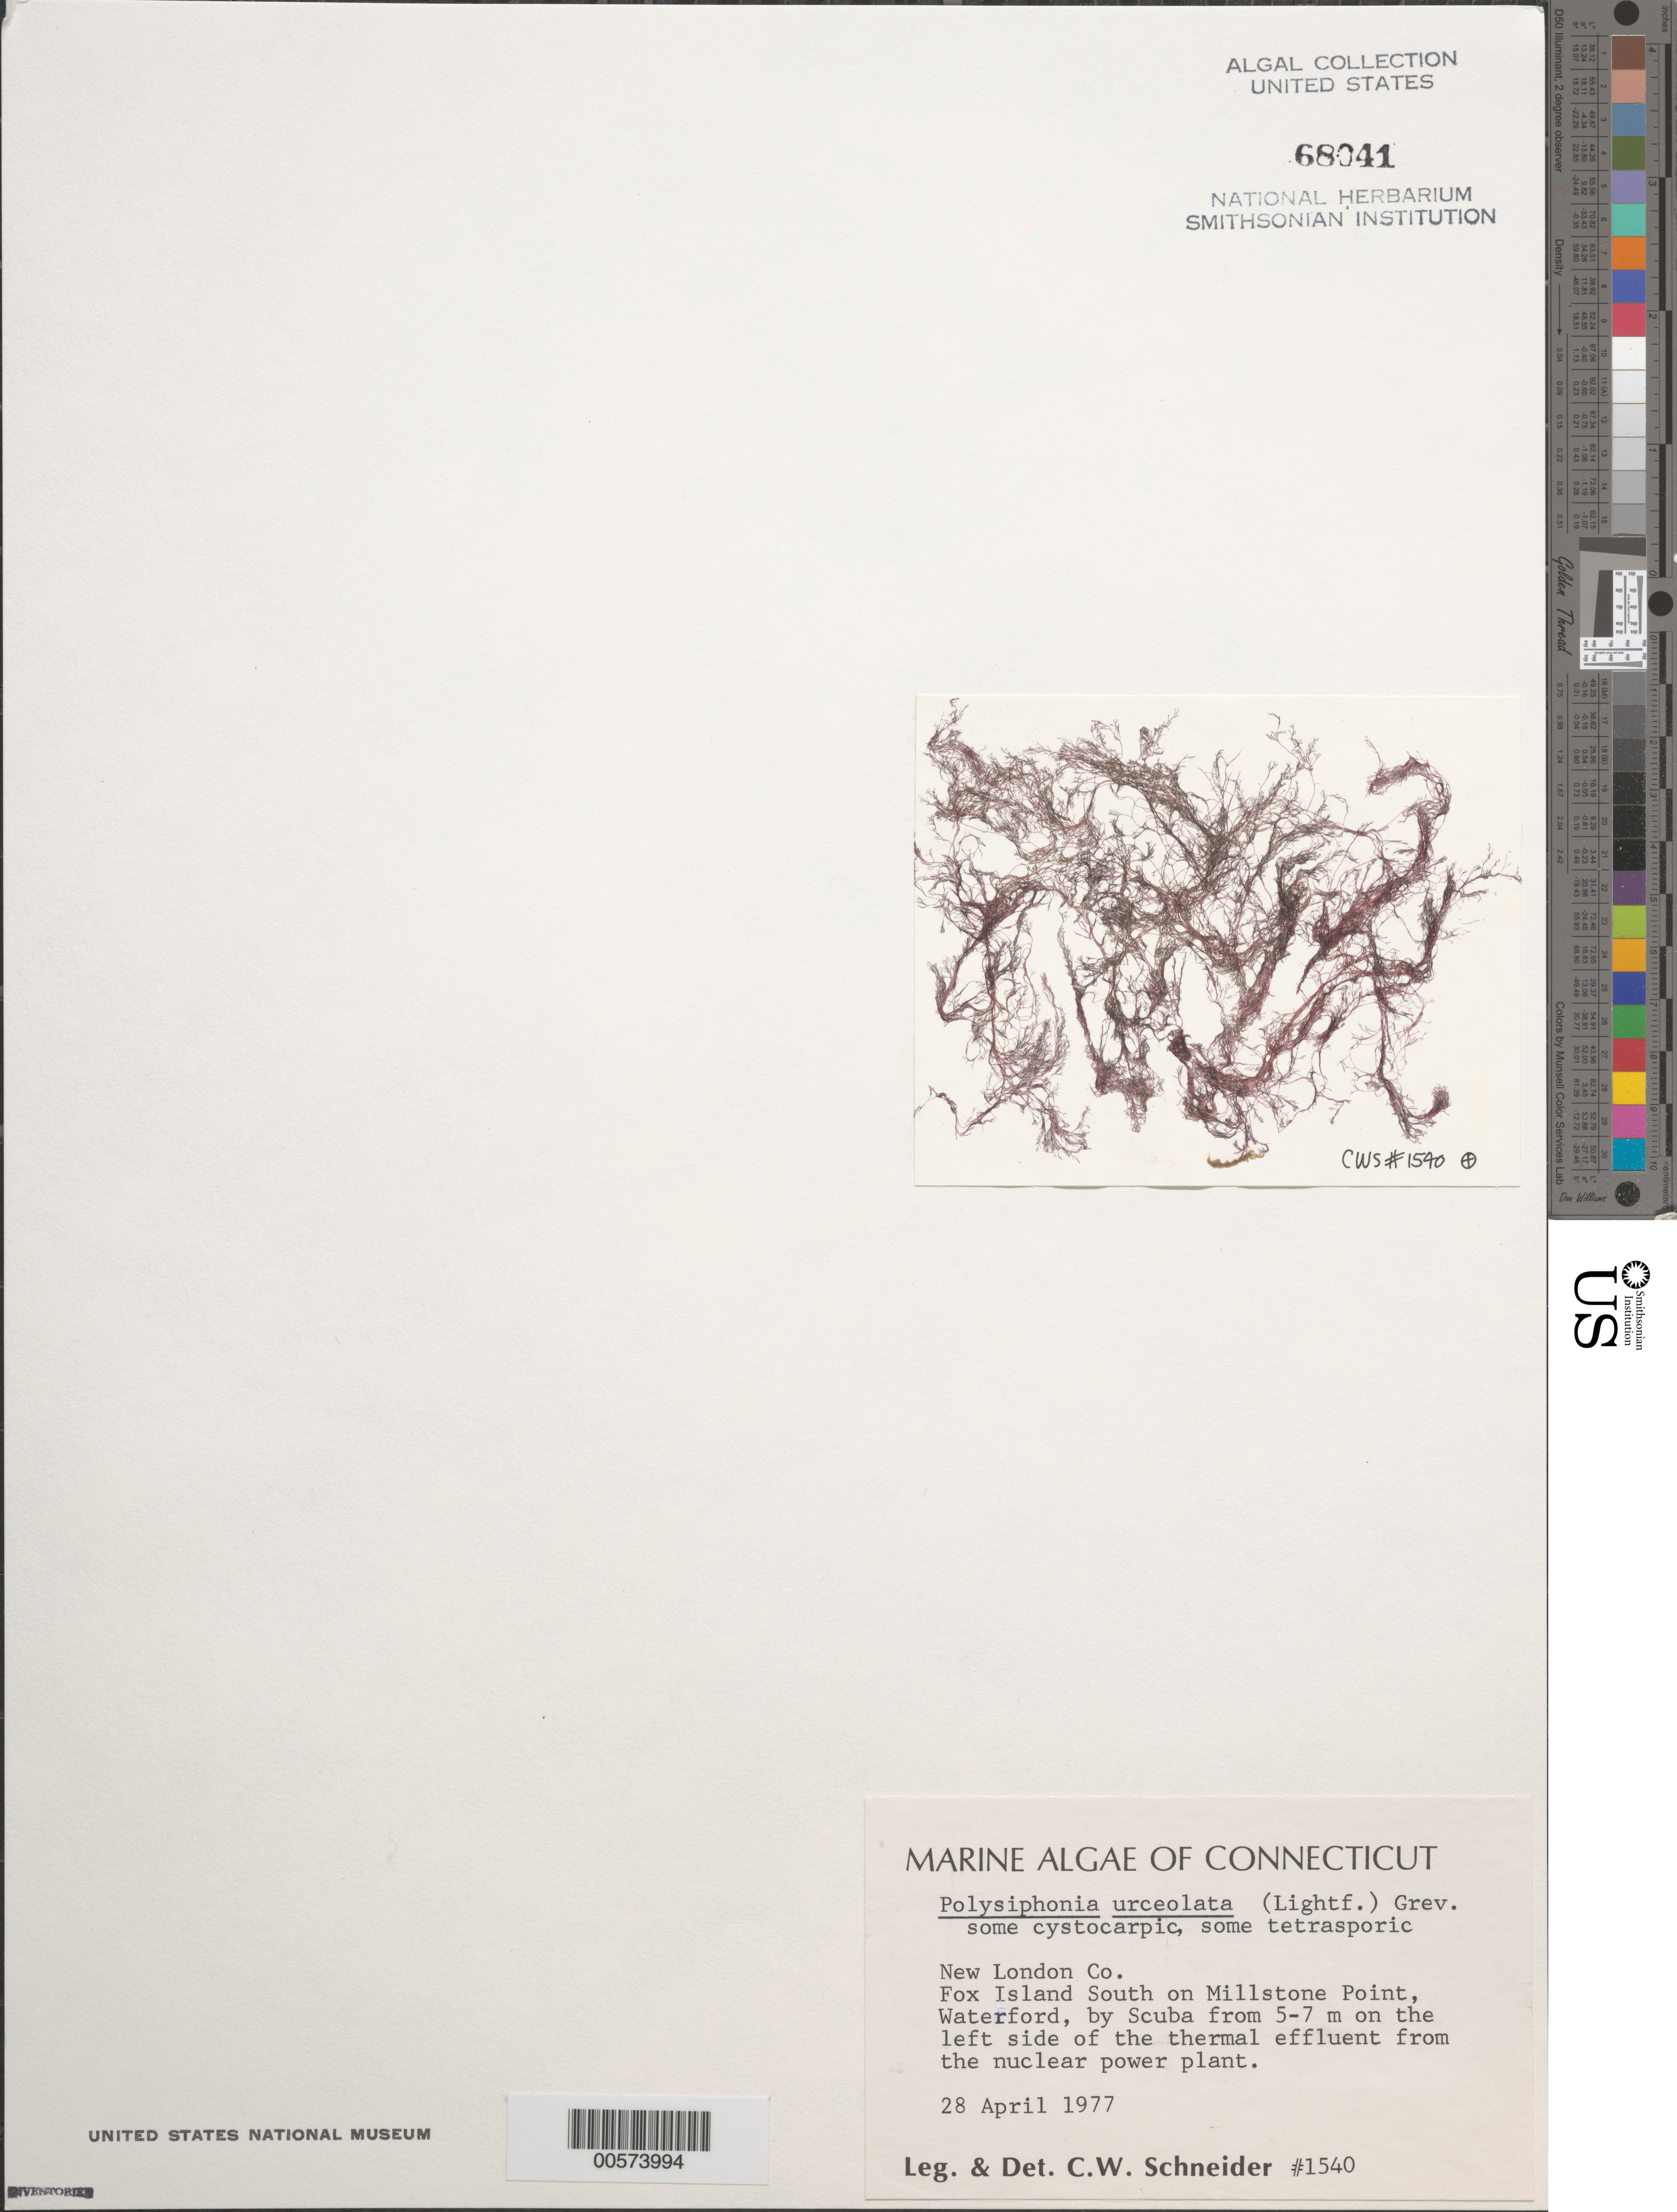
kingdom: Plantae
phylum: Rhodophyta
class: Florideophyceae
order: Ceramiales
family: Rhodomelaceae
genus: Polysiphonia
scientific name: Polysiphonia urceolata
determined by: Schneider, C. W.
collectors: C. W. Schneider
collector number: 1540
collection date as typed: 28 Apr 1977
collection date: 1977-04-28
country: United States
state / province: Connecticut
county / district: New London County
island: Fox Island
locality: Fox Island South, Millstone Point, Waterford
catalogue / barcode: US 68041